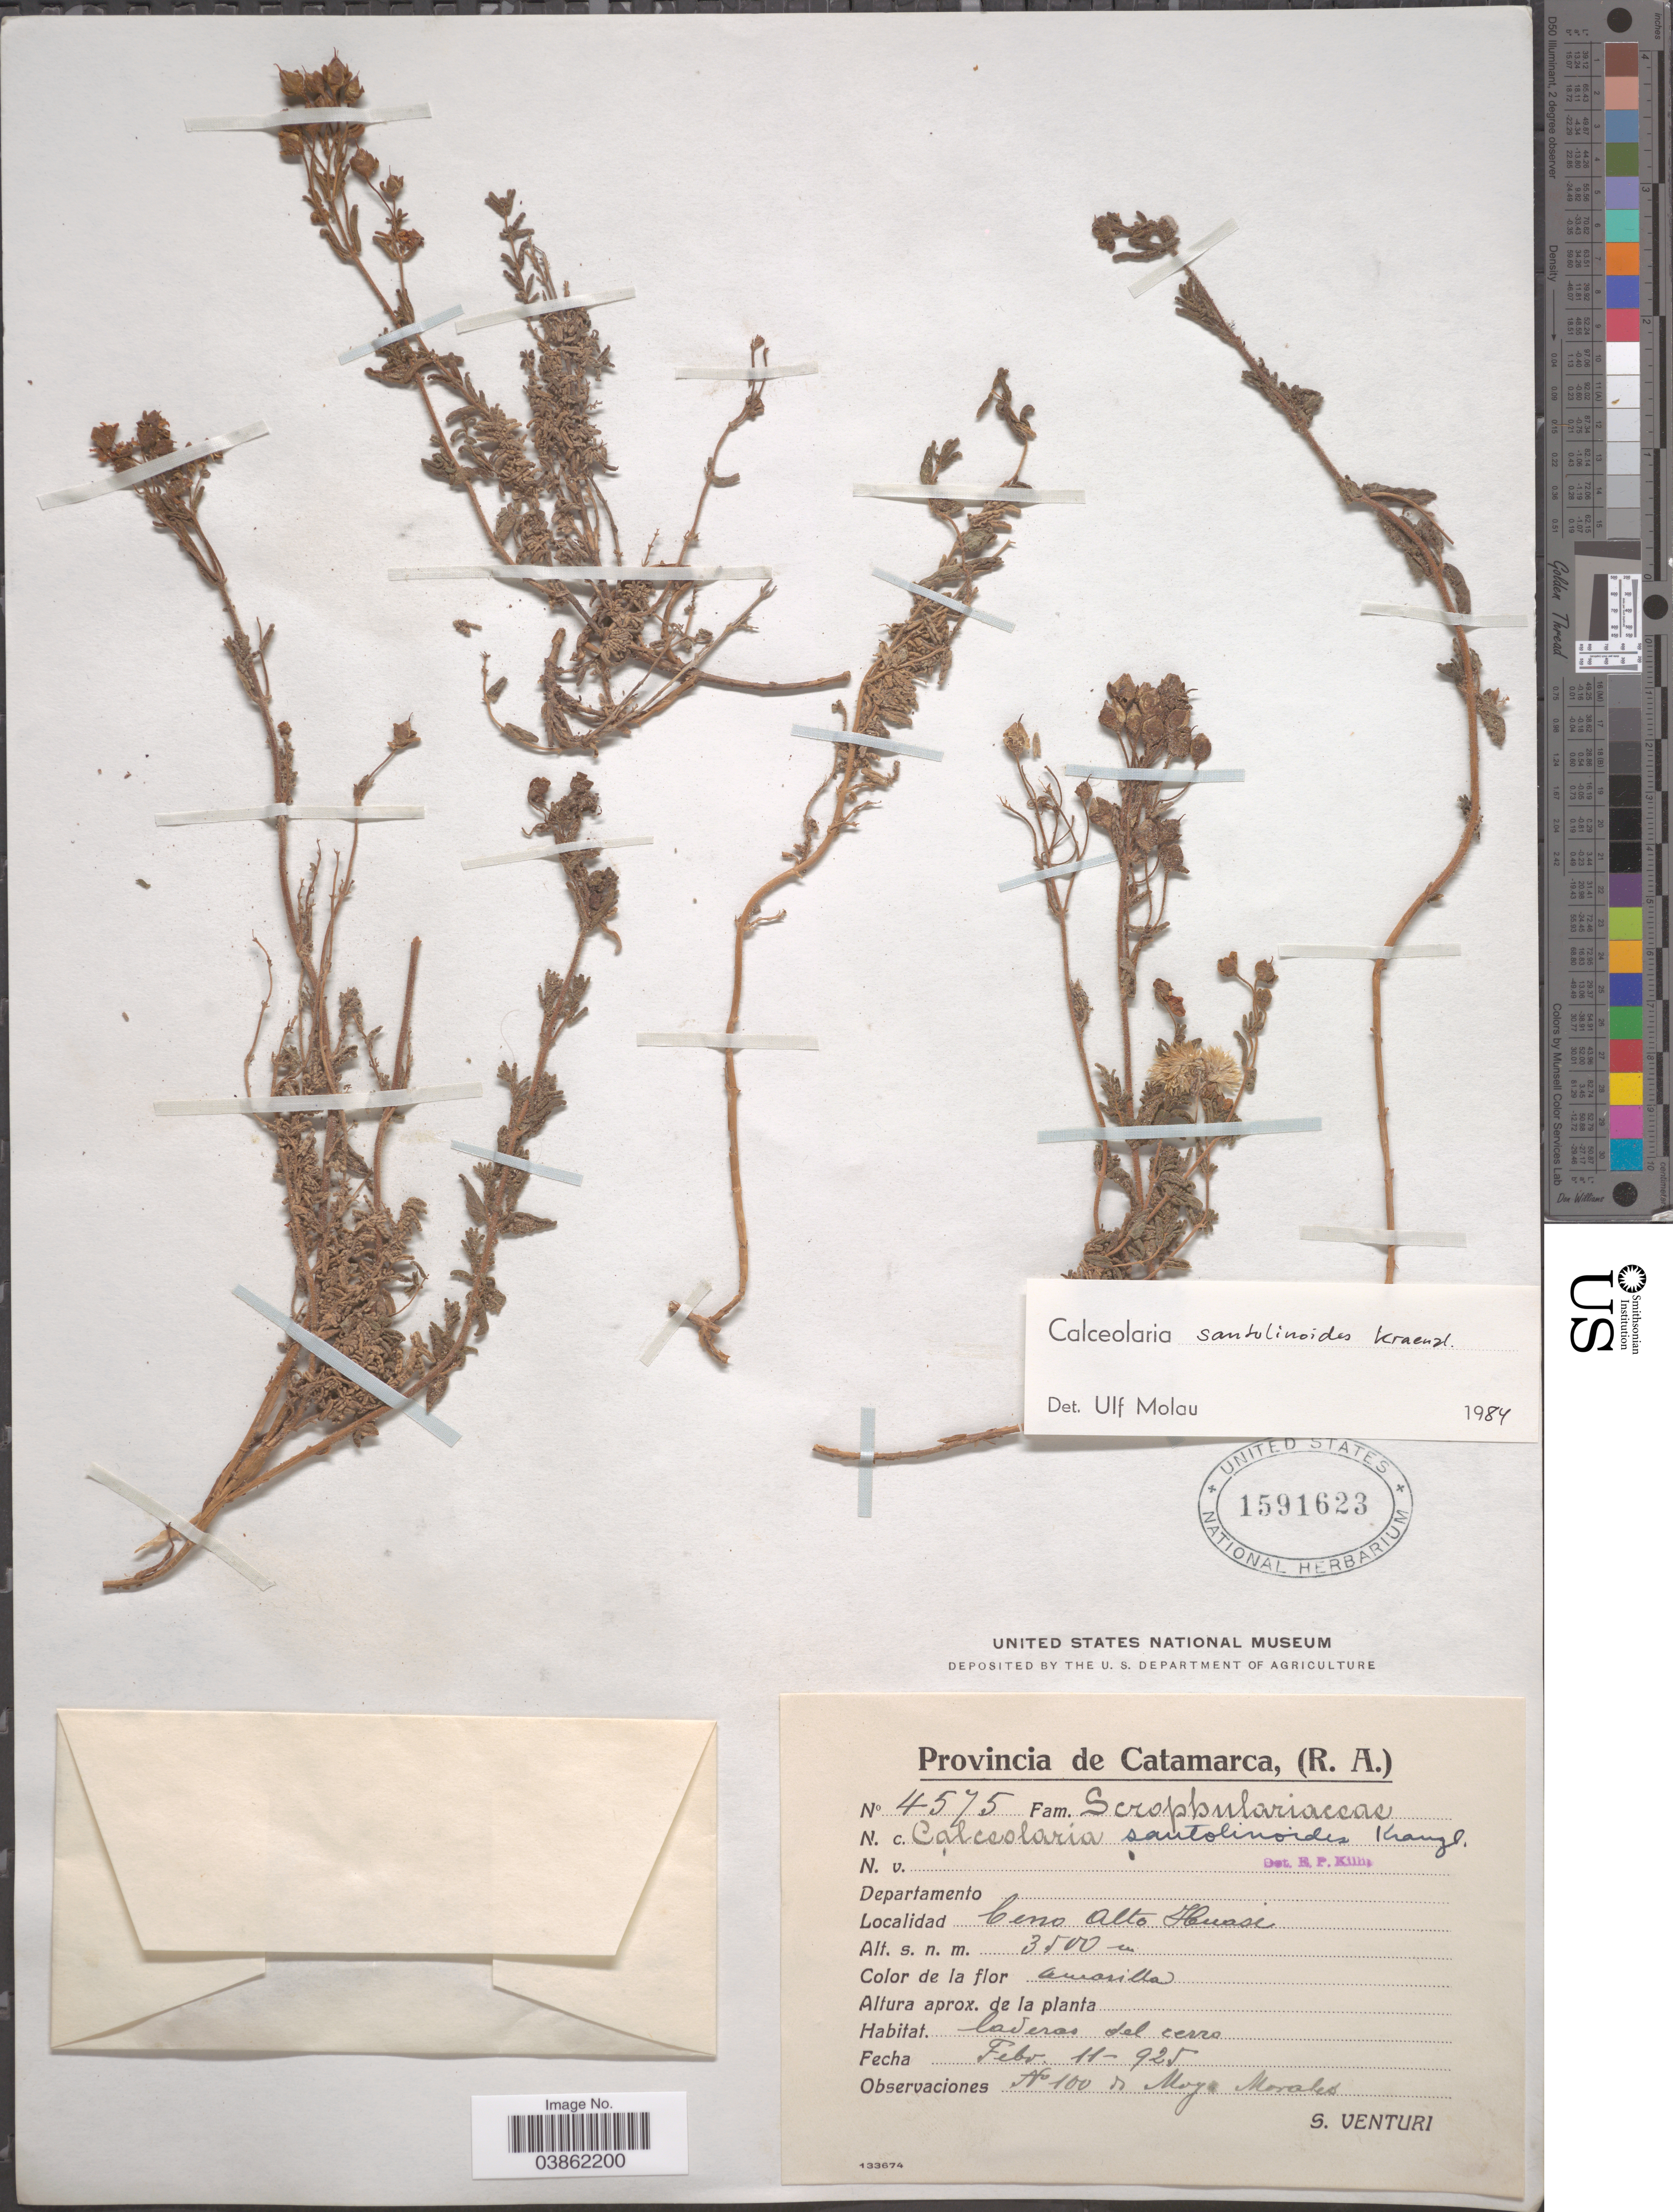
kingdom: Plantae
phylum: Tracheophyta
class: Magnoliopsida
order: Lamiales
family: Calceolariaceae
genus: Calceolaria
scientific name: Calceolaria santolinoides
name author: Kraenzl.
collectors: S. Venturi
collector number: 4575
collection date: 1925-02-11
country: Argentina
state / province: Catamarca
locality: Cerro Alto Incahuasi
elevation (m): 3500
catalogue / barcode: US 1591623